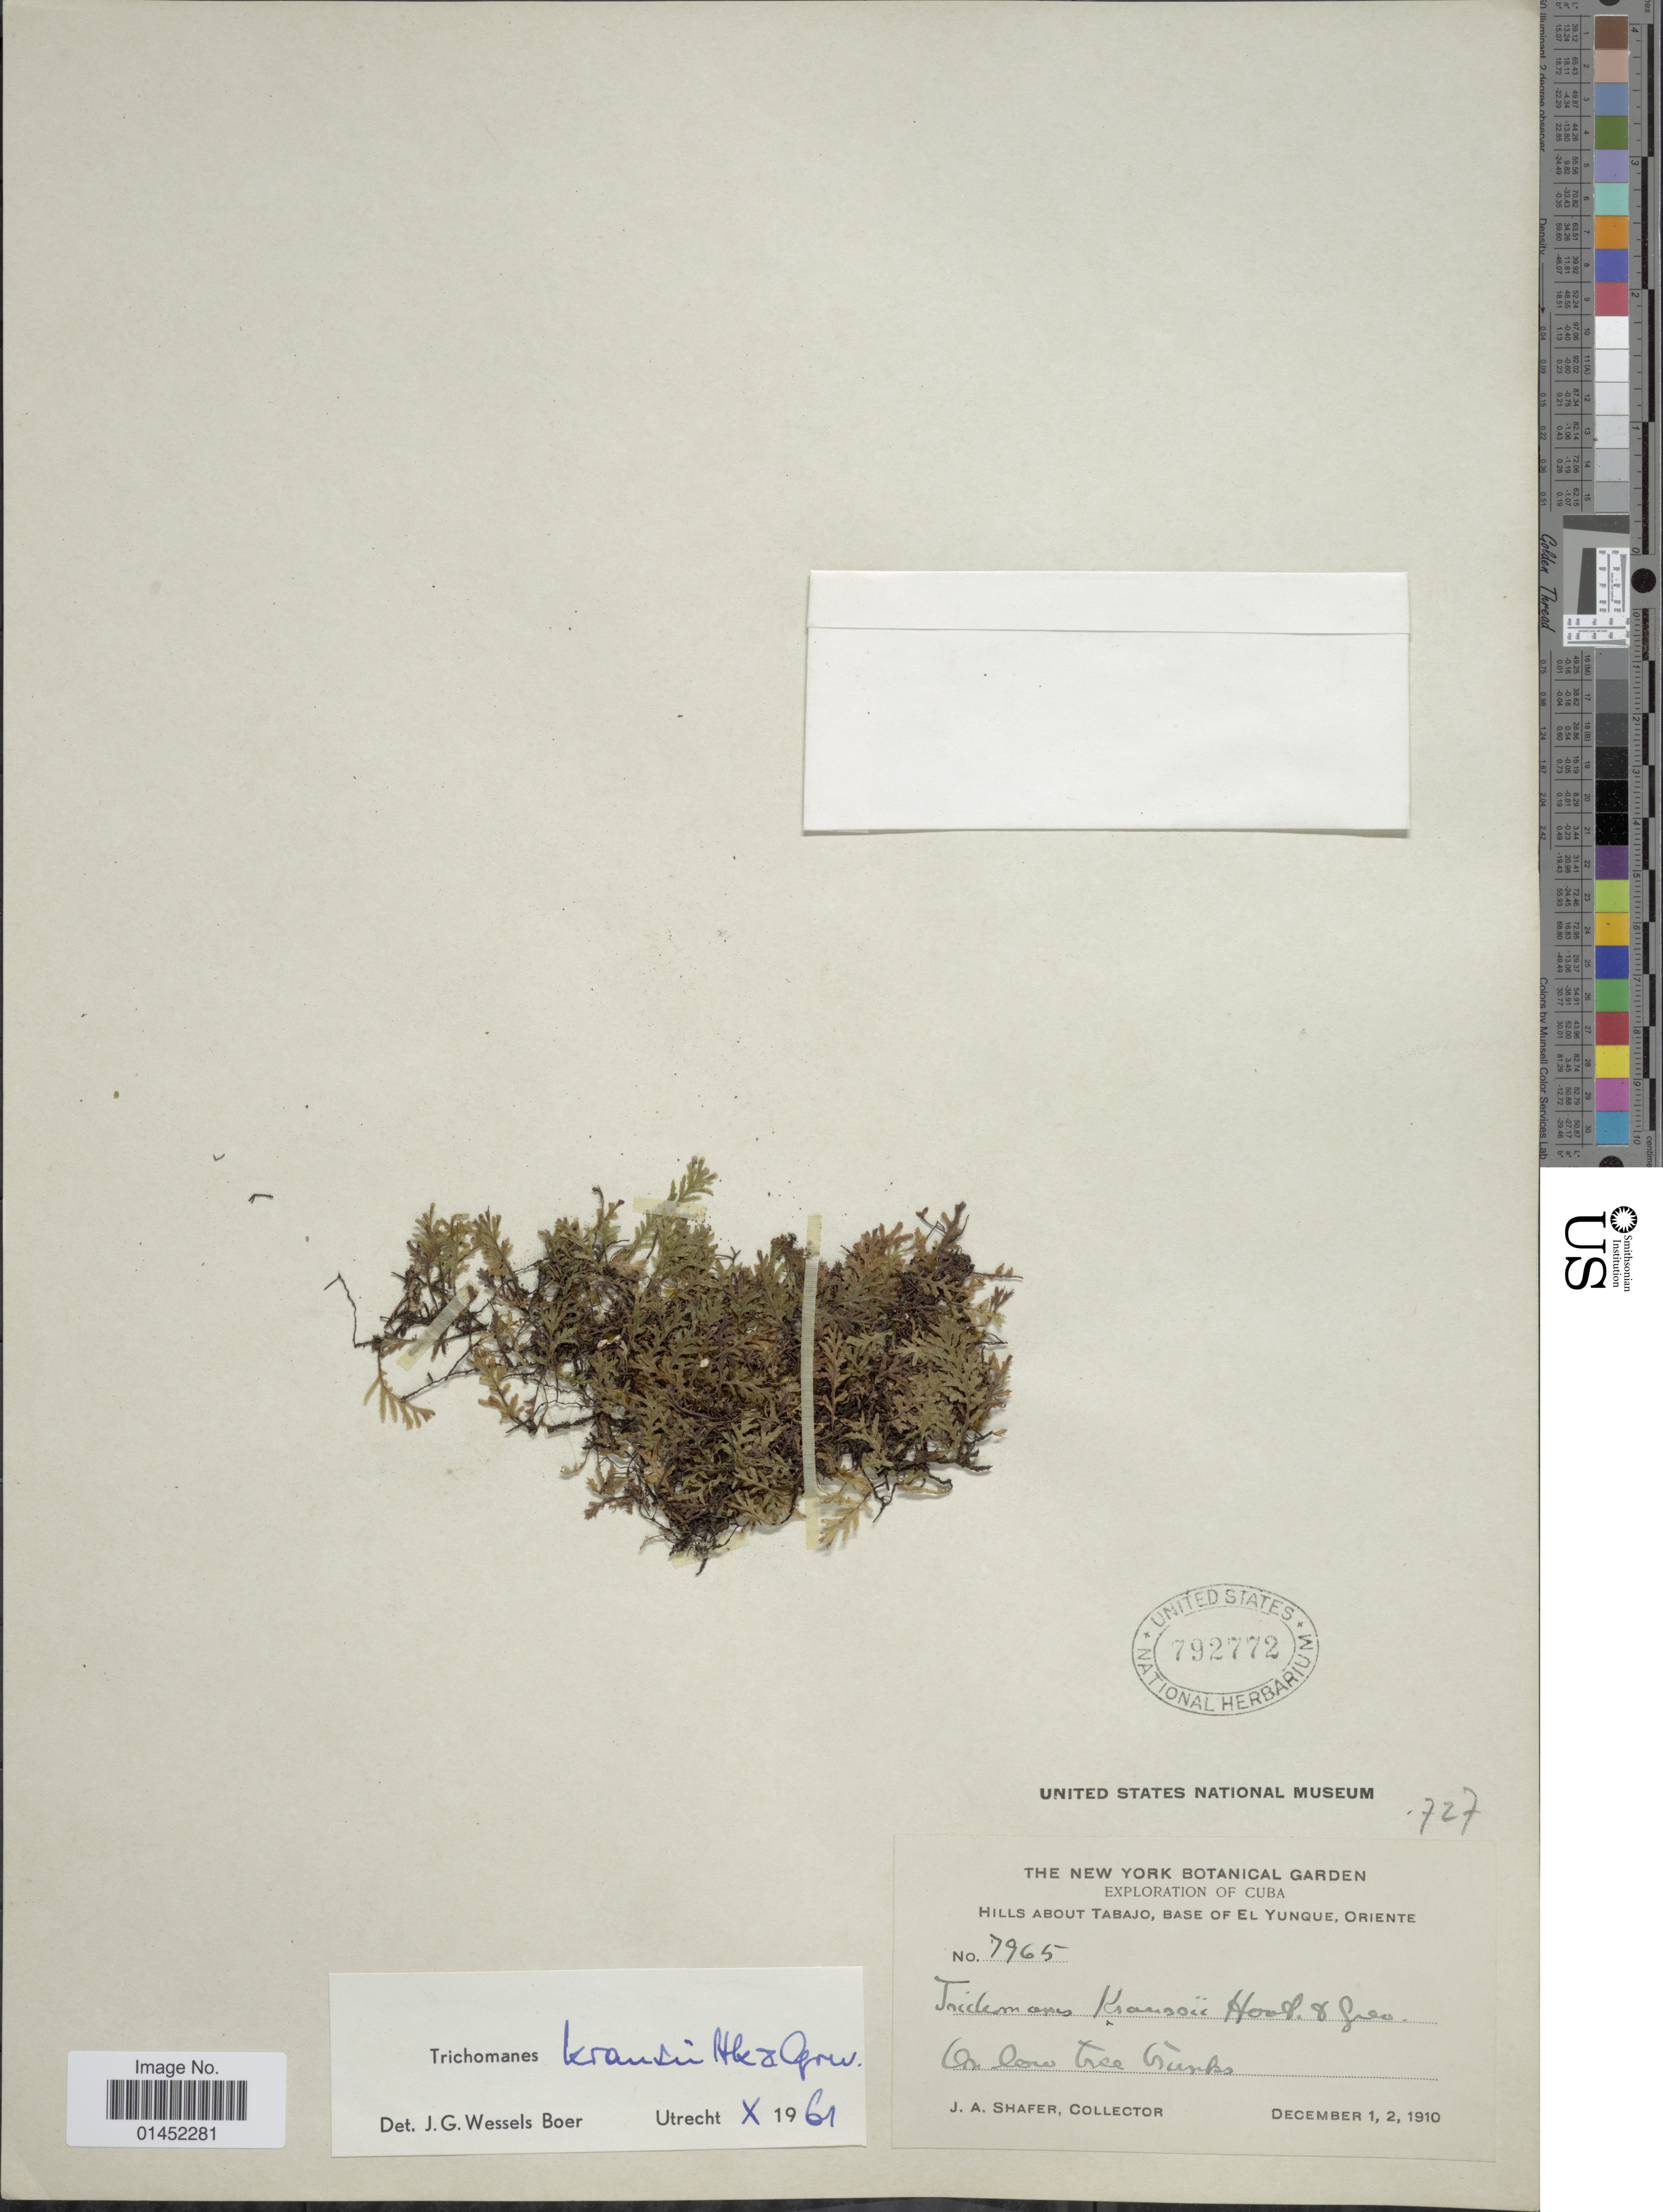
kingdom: Plantae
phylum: Tracheophyta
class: Polypodiopsida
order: Hymenophyllales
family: Hymenophyllaceae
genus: Didymoglossum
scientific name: Didymoglossum kraussii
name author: (Hook. & Grev.) C. Presl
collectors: J. A. Shafer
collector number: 7965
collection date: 1910-12-01/1910-12-02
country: Cuba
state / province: Oriente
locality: Hills about Tabajo, Base of El Yunque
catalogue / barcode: US 792772